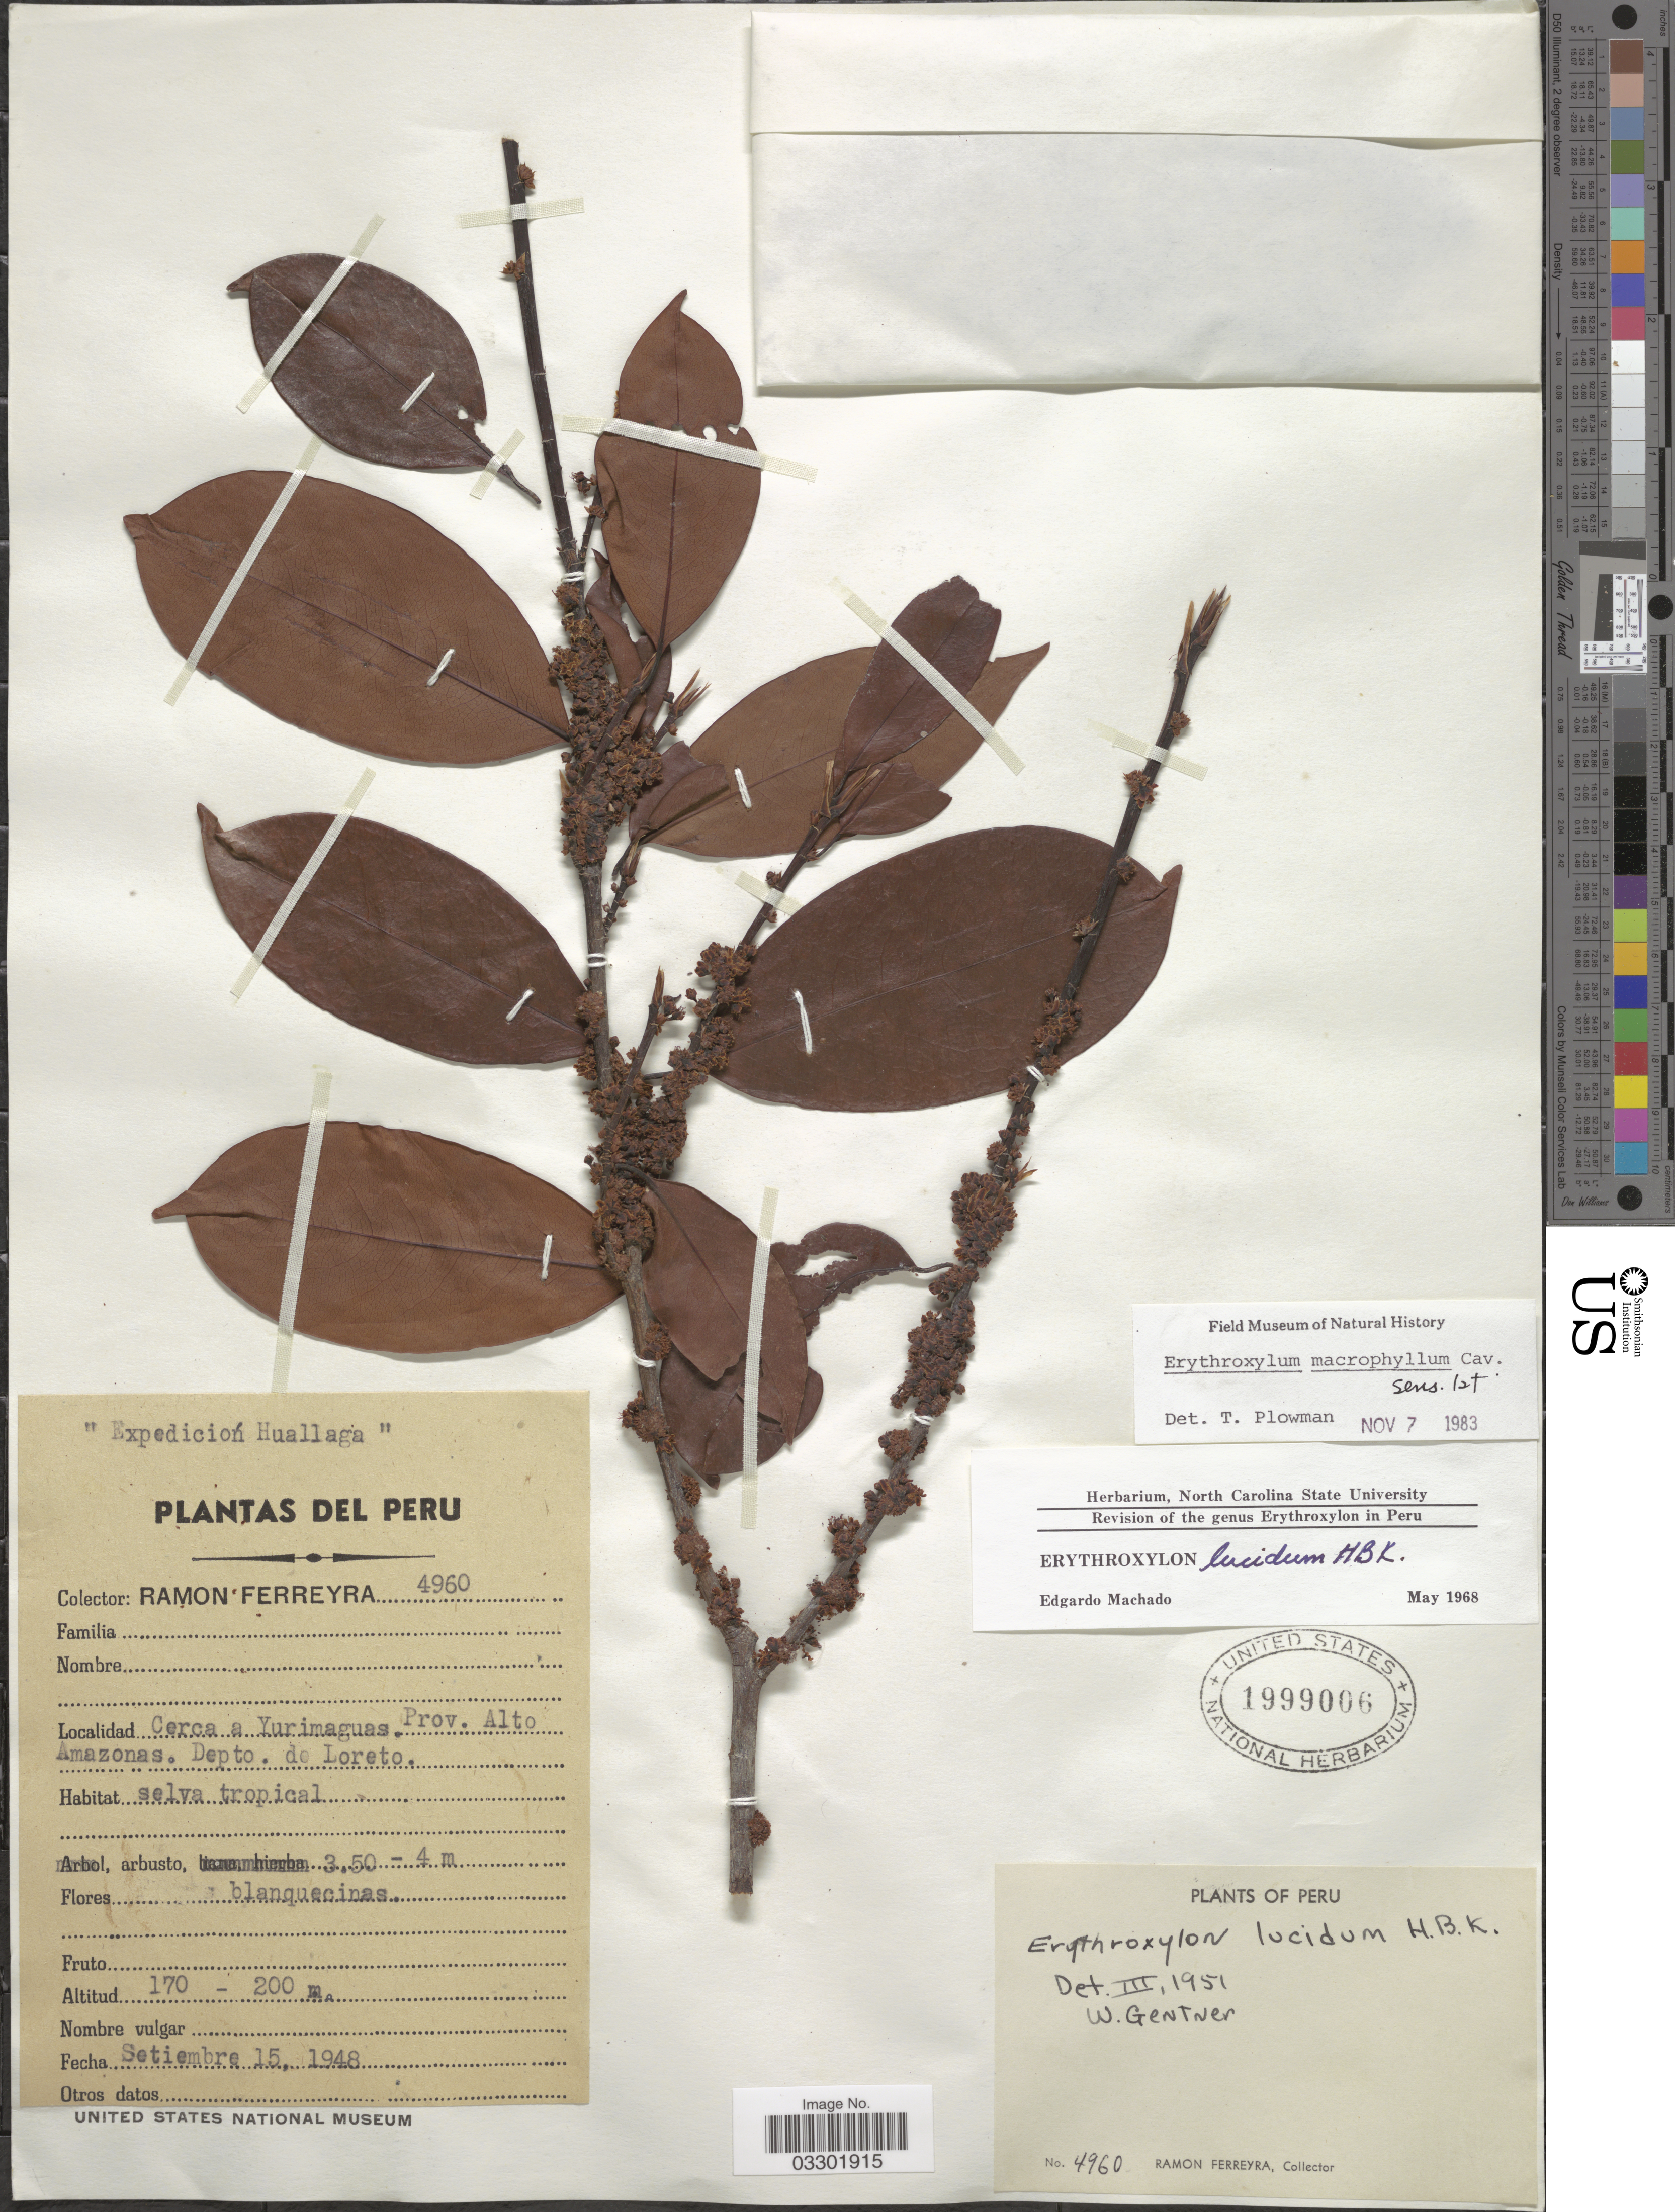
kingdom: Plantae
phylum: Tracheophyta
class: Magnoliopsida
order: Malpighiales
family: Erythroxylaceae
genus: Erythroxylum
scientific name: Erythroxylum macrophyllum var. macrophyllum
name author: Cav.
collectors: R. A. Ferreyra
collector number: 4960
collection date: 1948-09-15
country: Peru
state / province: Loreto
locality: Cerca a Yurimaguas. Prov. Alto Amazonas. Depto. de Loreto.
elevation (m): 170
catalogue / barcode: US 1999006